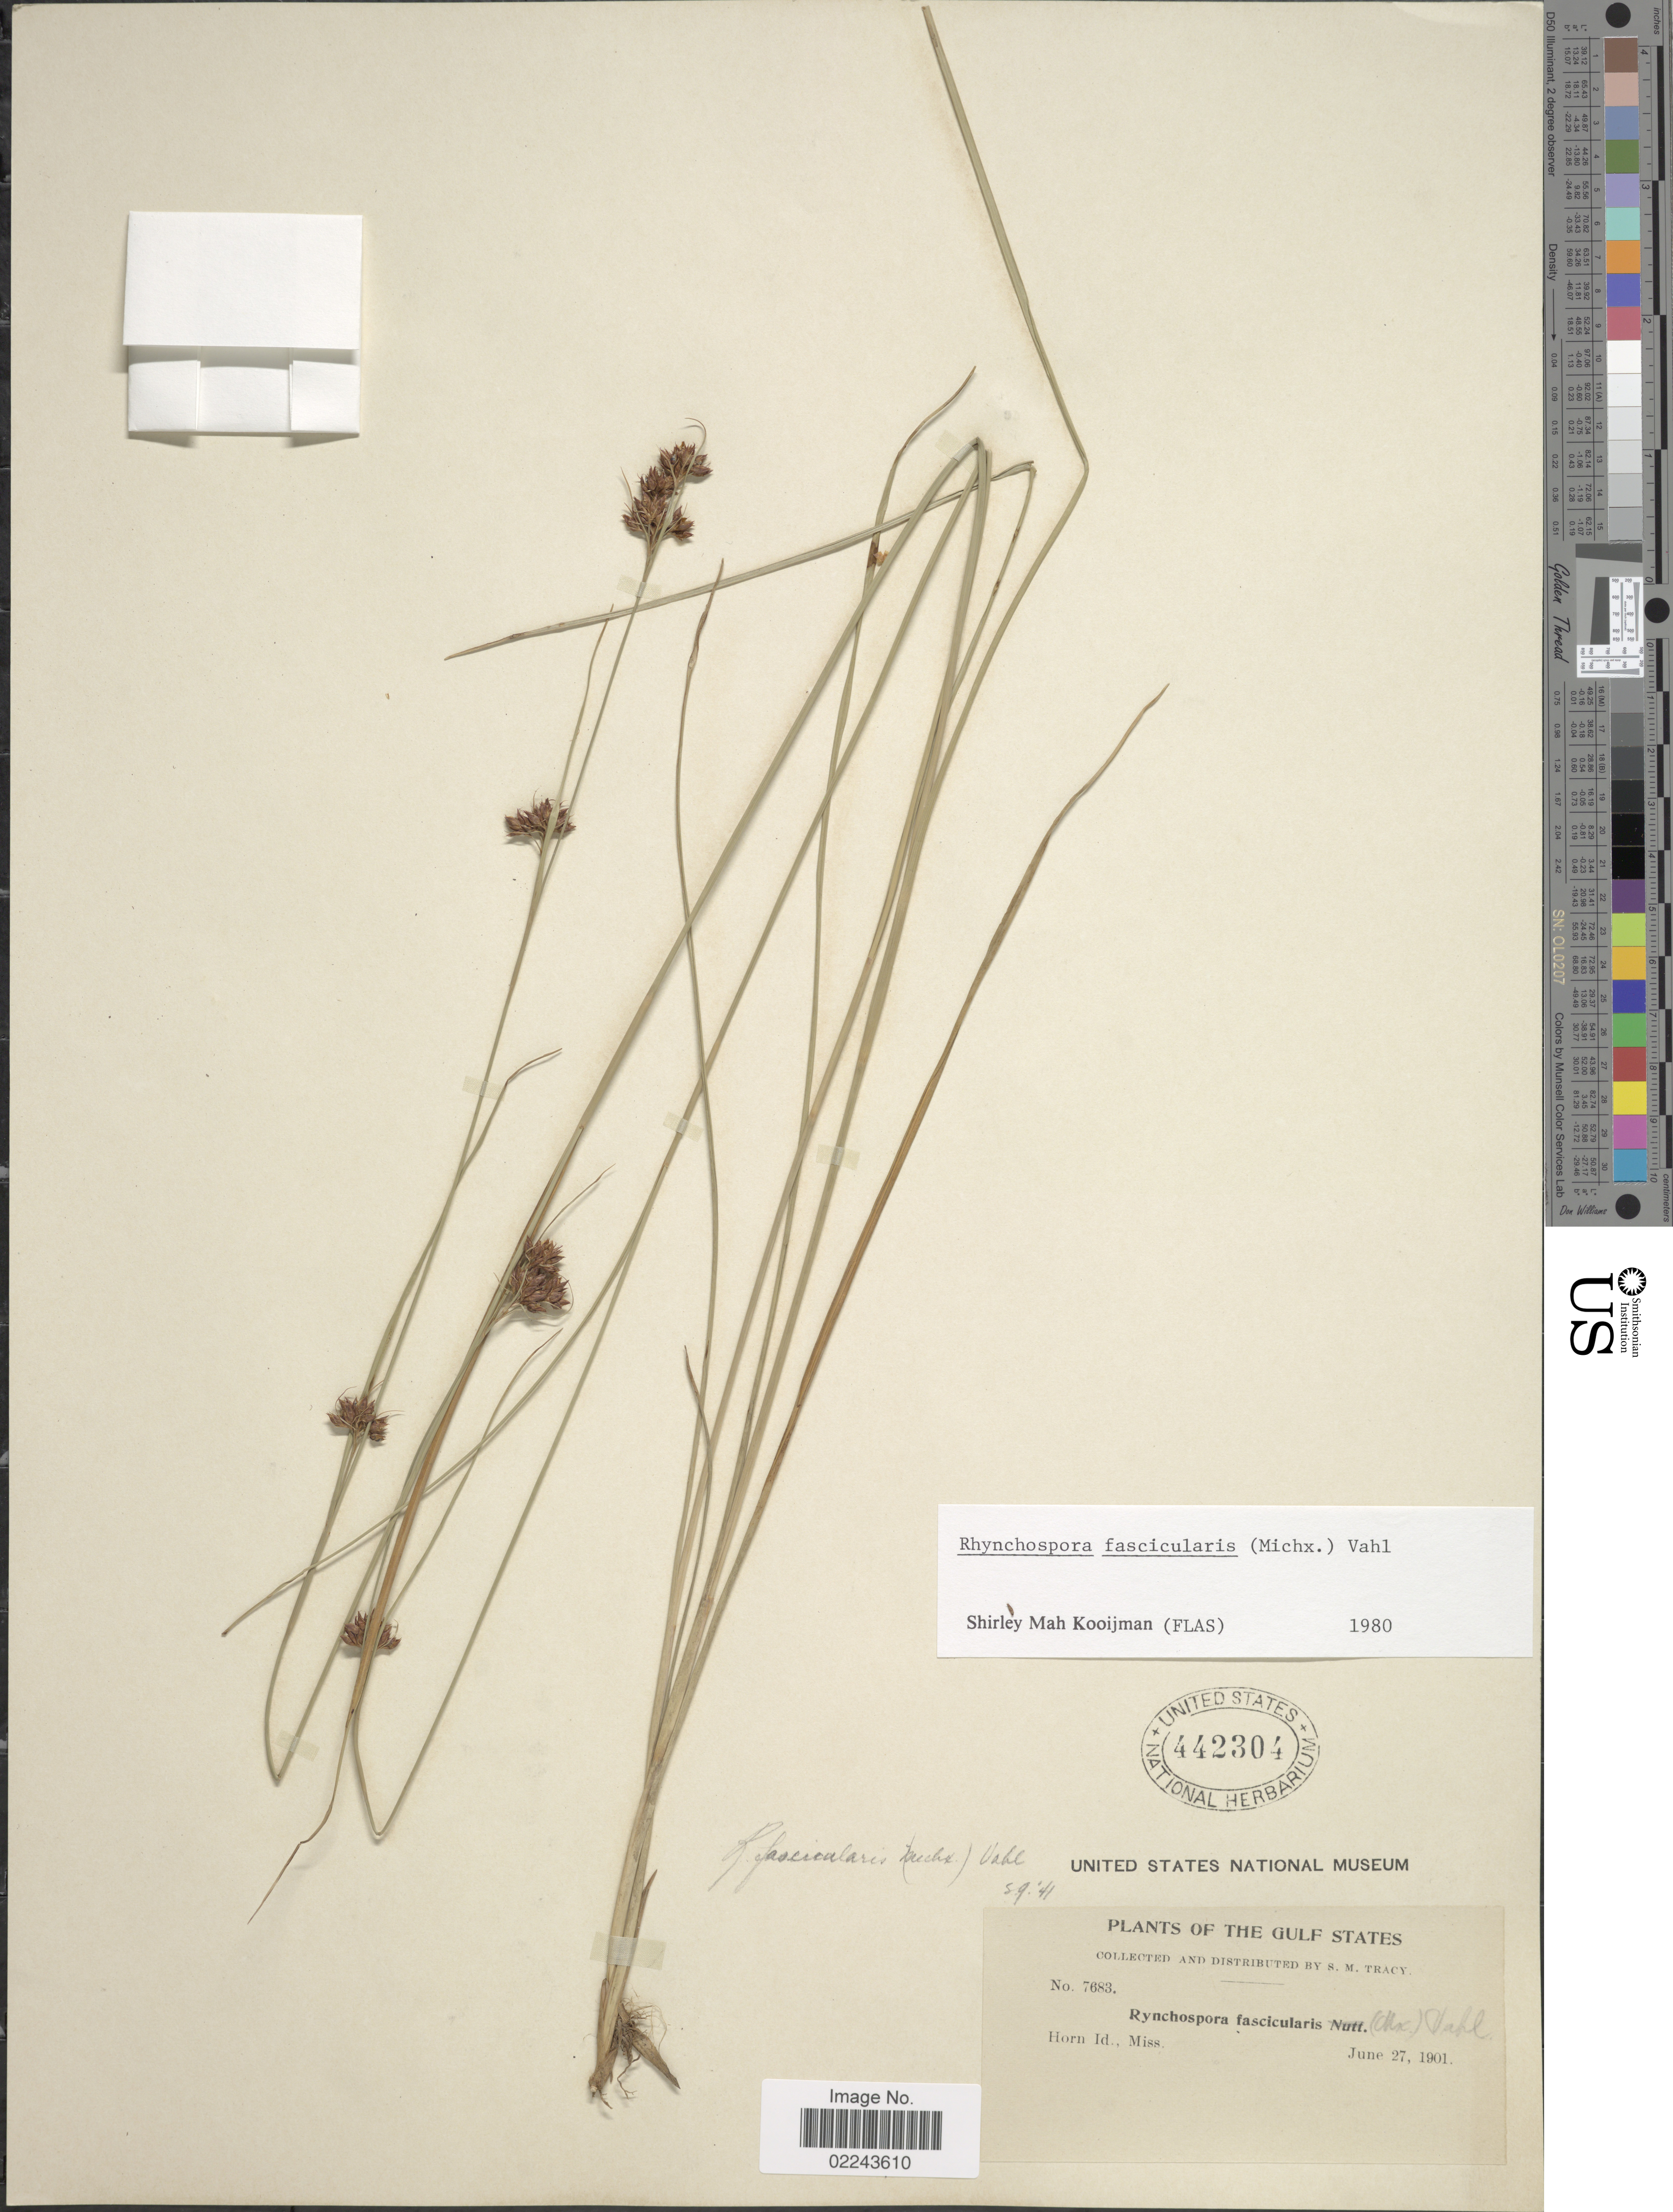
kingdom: Plantae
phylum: Tracheophyta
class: Liliopsida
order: Poales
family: Cyperaceae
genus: Rhynchospora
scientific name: Rhynchospora fascicularis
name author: (Michx.) Vahl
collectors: S. M. Tracy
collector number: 7683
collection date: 1901-06-27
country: United States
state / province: Mississippi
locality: The Gulf States, Horn Id.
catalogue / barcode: US 442304